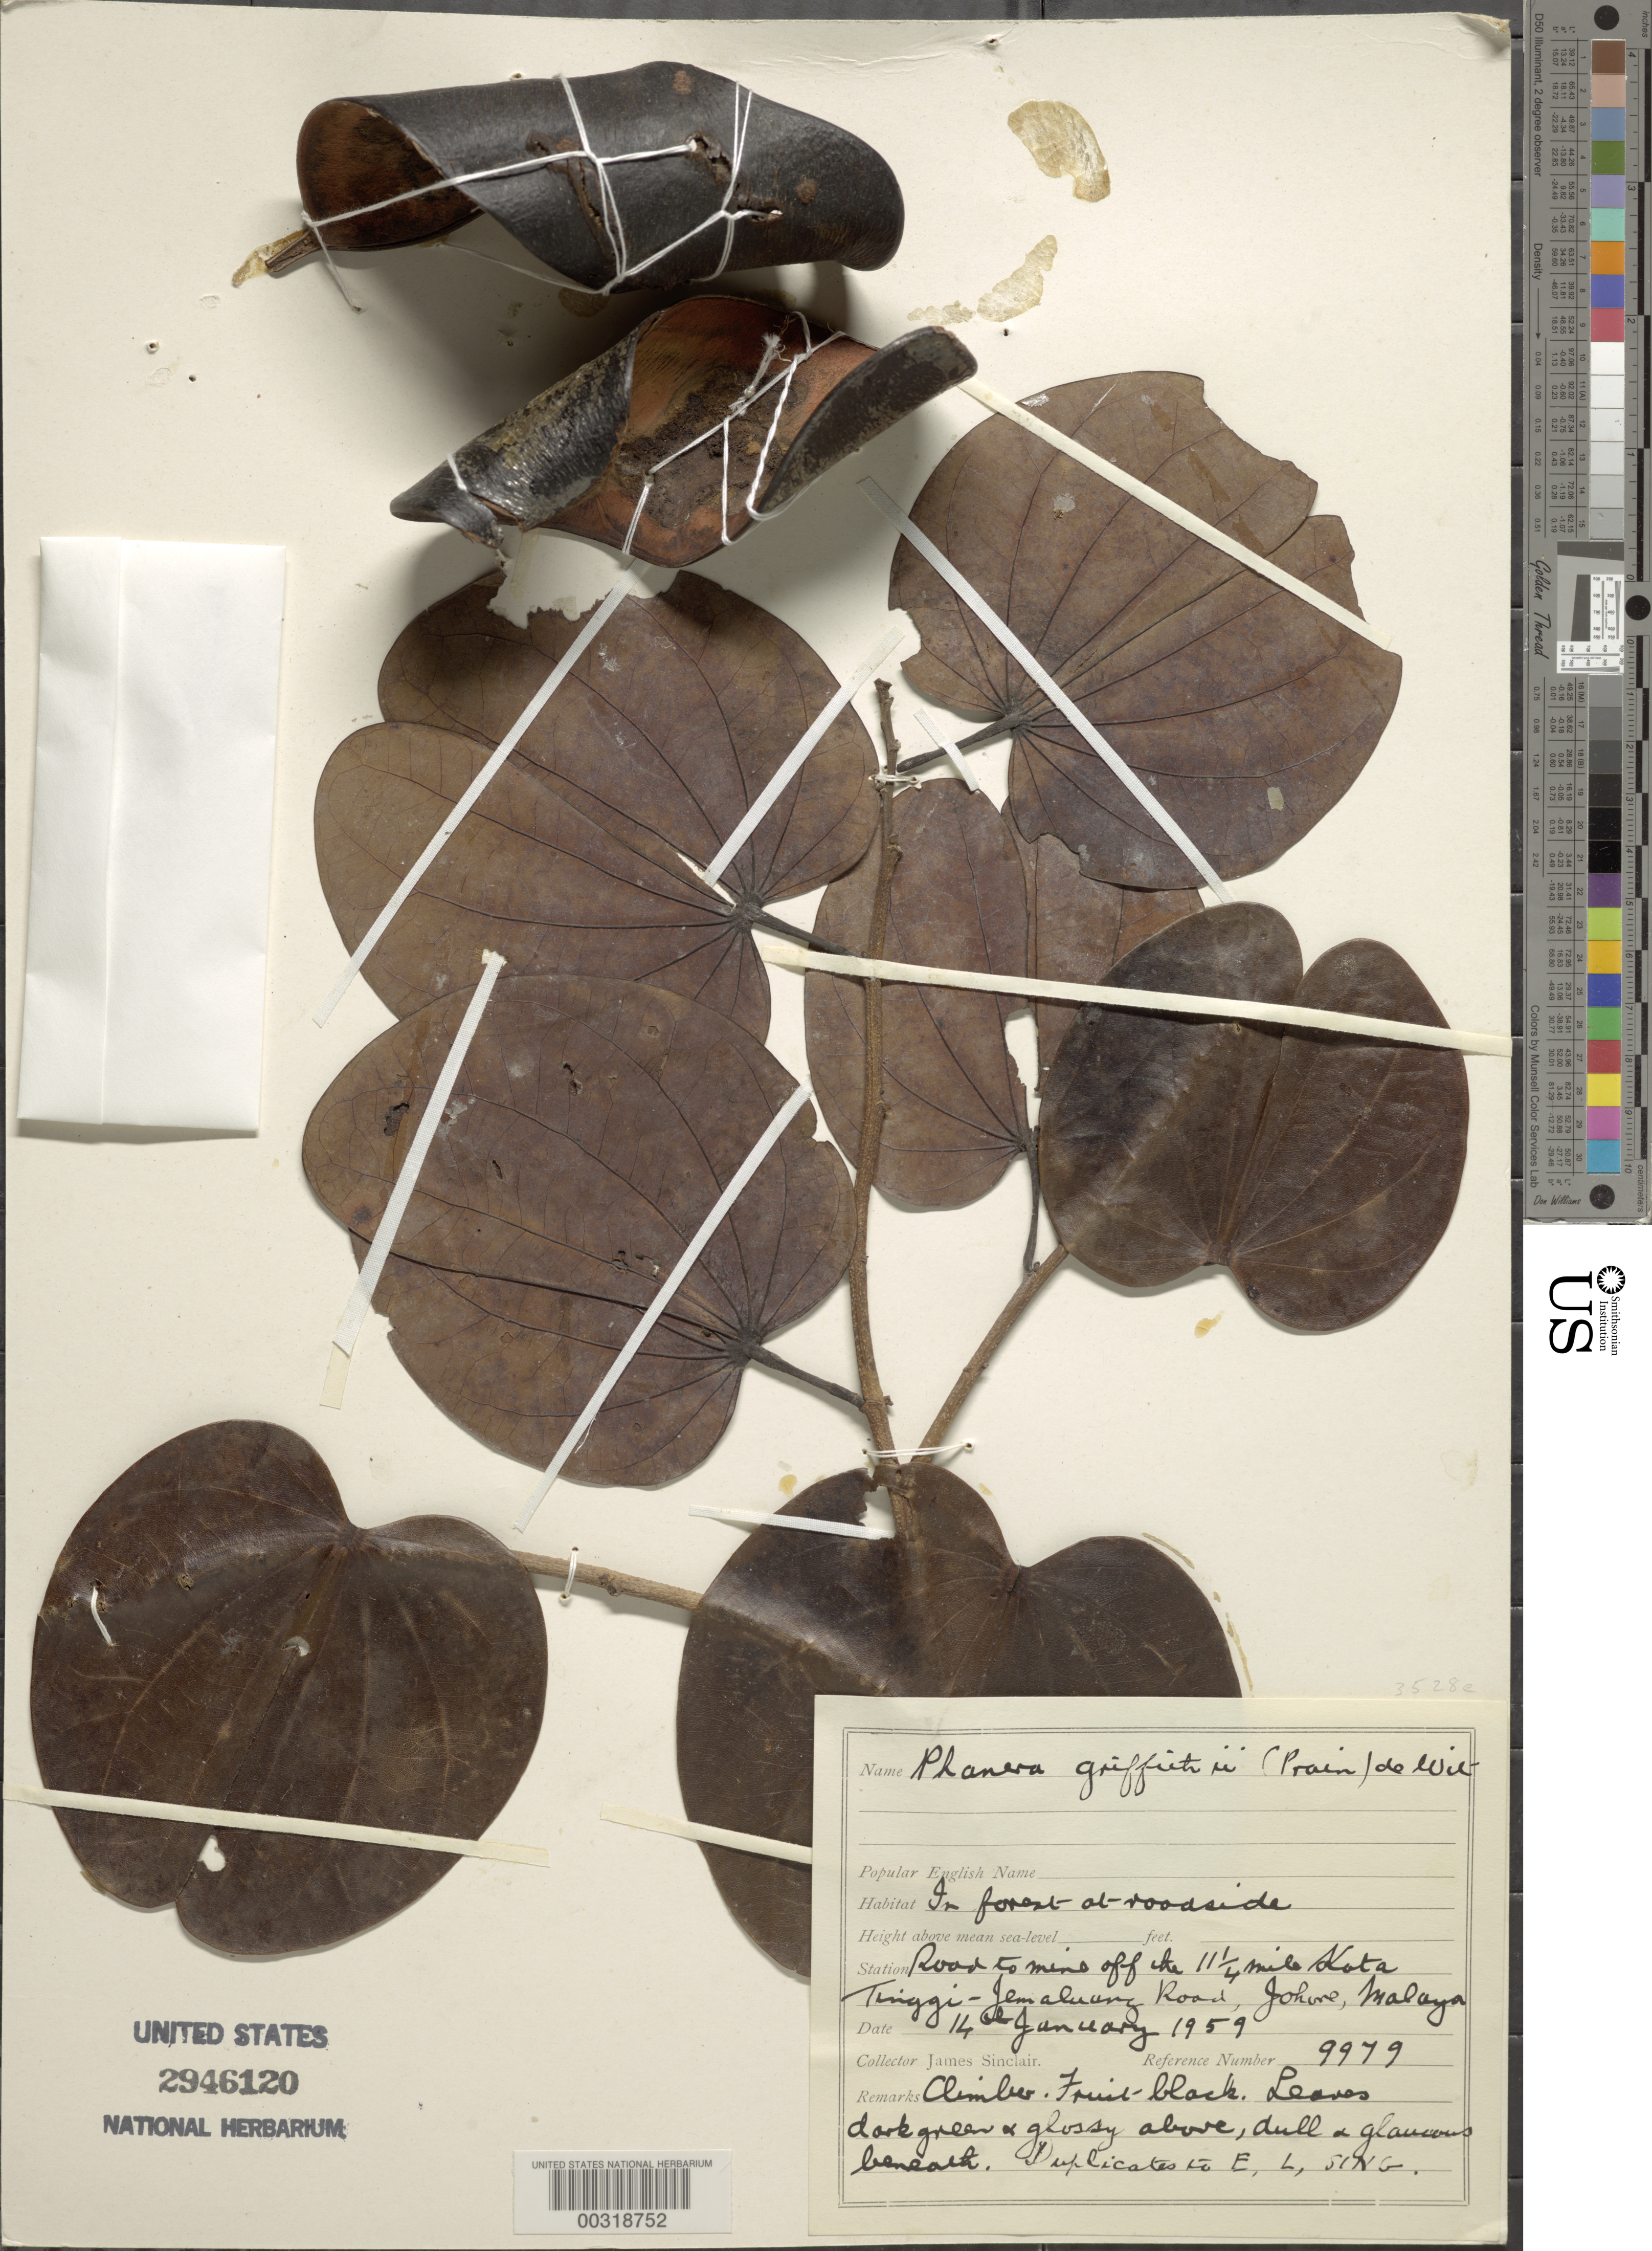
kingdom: Plantae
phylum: Tracheophyta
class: Magnoliopsida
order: Fabales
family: Fabaceae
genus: Phanera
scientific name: Phanera griffithiana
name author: Benth.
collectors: J. Sinclair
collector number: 9979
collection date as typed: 14 Jan 1959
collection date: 1959-01-14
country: Malaysia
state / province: Johor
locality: Road to mine off the 11 1/4 mi kota tinggi-jemaluang road, johne. [johne = johore?] [Malay Peninsula]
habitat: In forest at roadside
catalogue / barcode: US 2946120